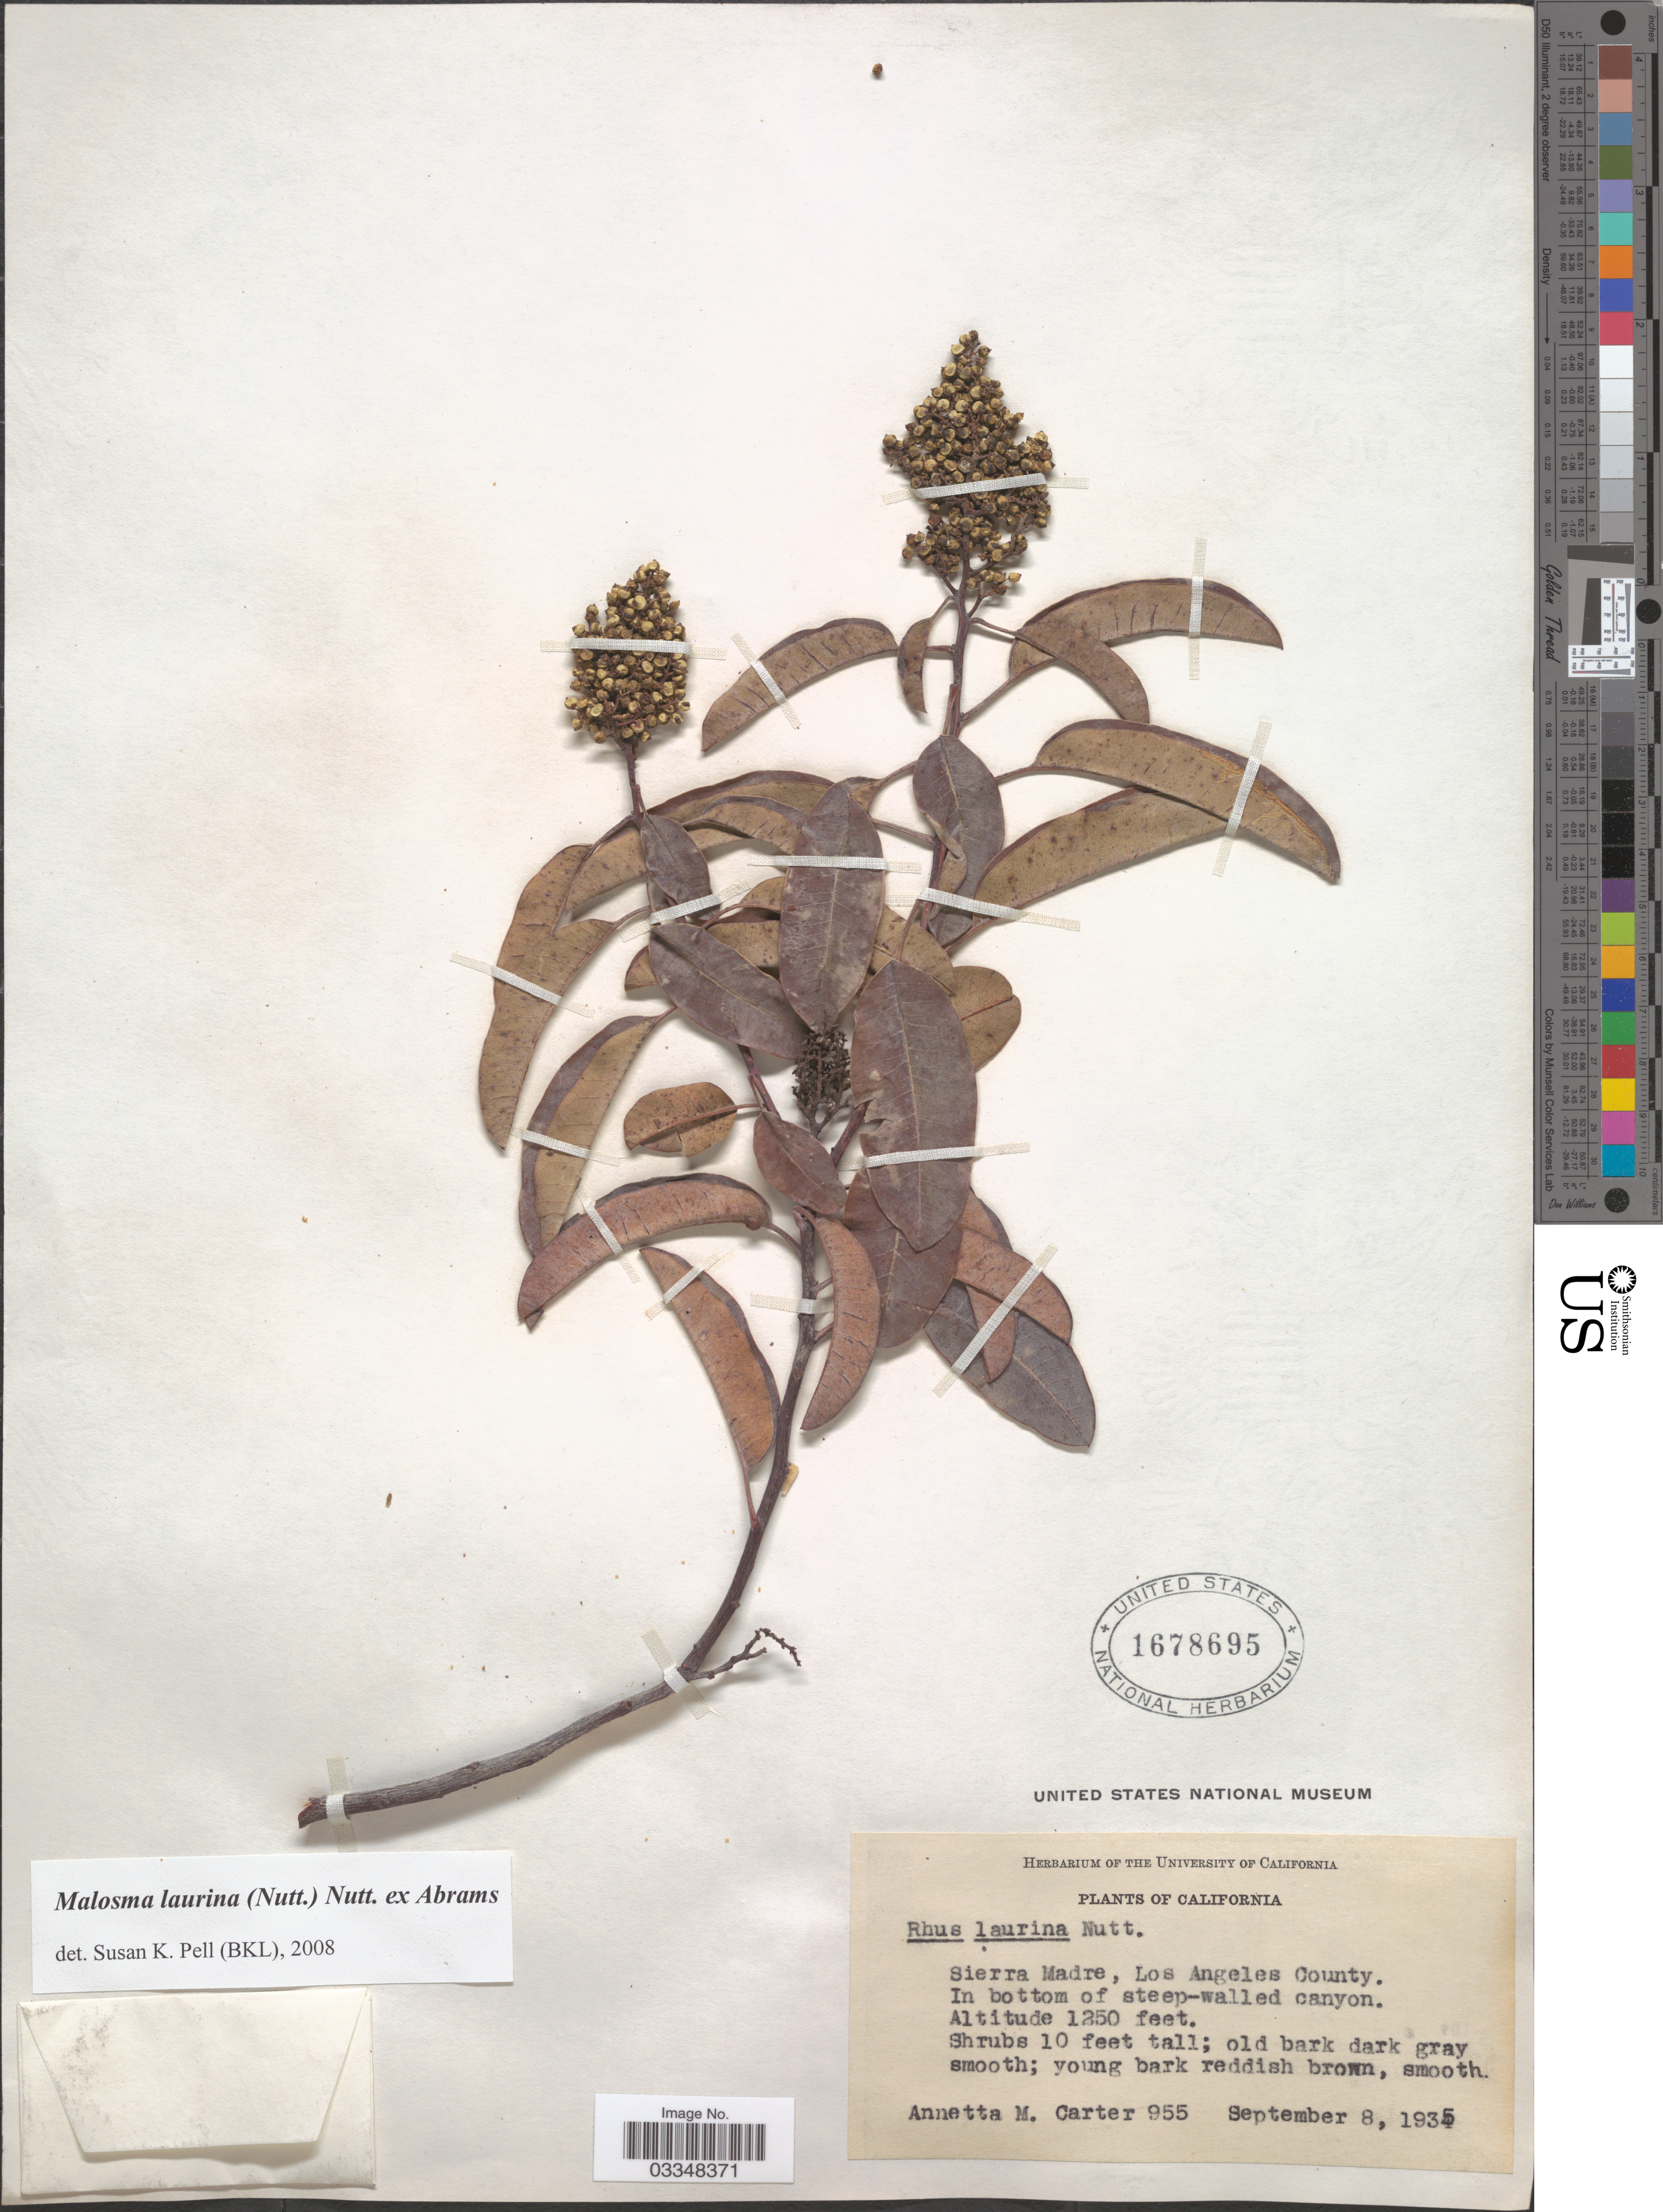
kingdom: Plantae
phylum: Tracheophyta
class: Magnoliopsida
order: Sapindales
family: Anacardiaceae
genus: Malosma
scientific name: Malosma laurina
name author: (Nutt.) Nutt. ex Abrams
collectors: A. Carter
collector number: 955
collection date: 1935-09-08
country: United States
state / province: California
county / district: Los Angeles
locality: Sierra Madre, Los Angeles County. In bottom of steep-walled canyon.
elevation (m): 381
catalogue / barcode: US 1678695